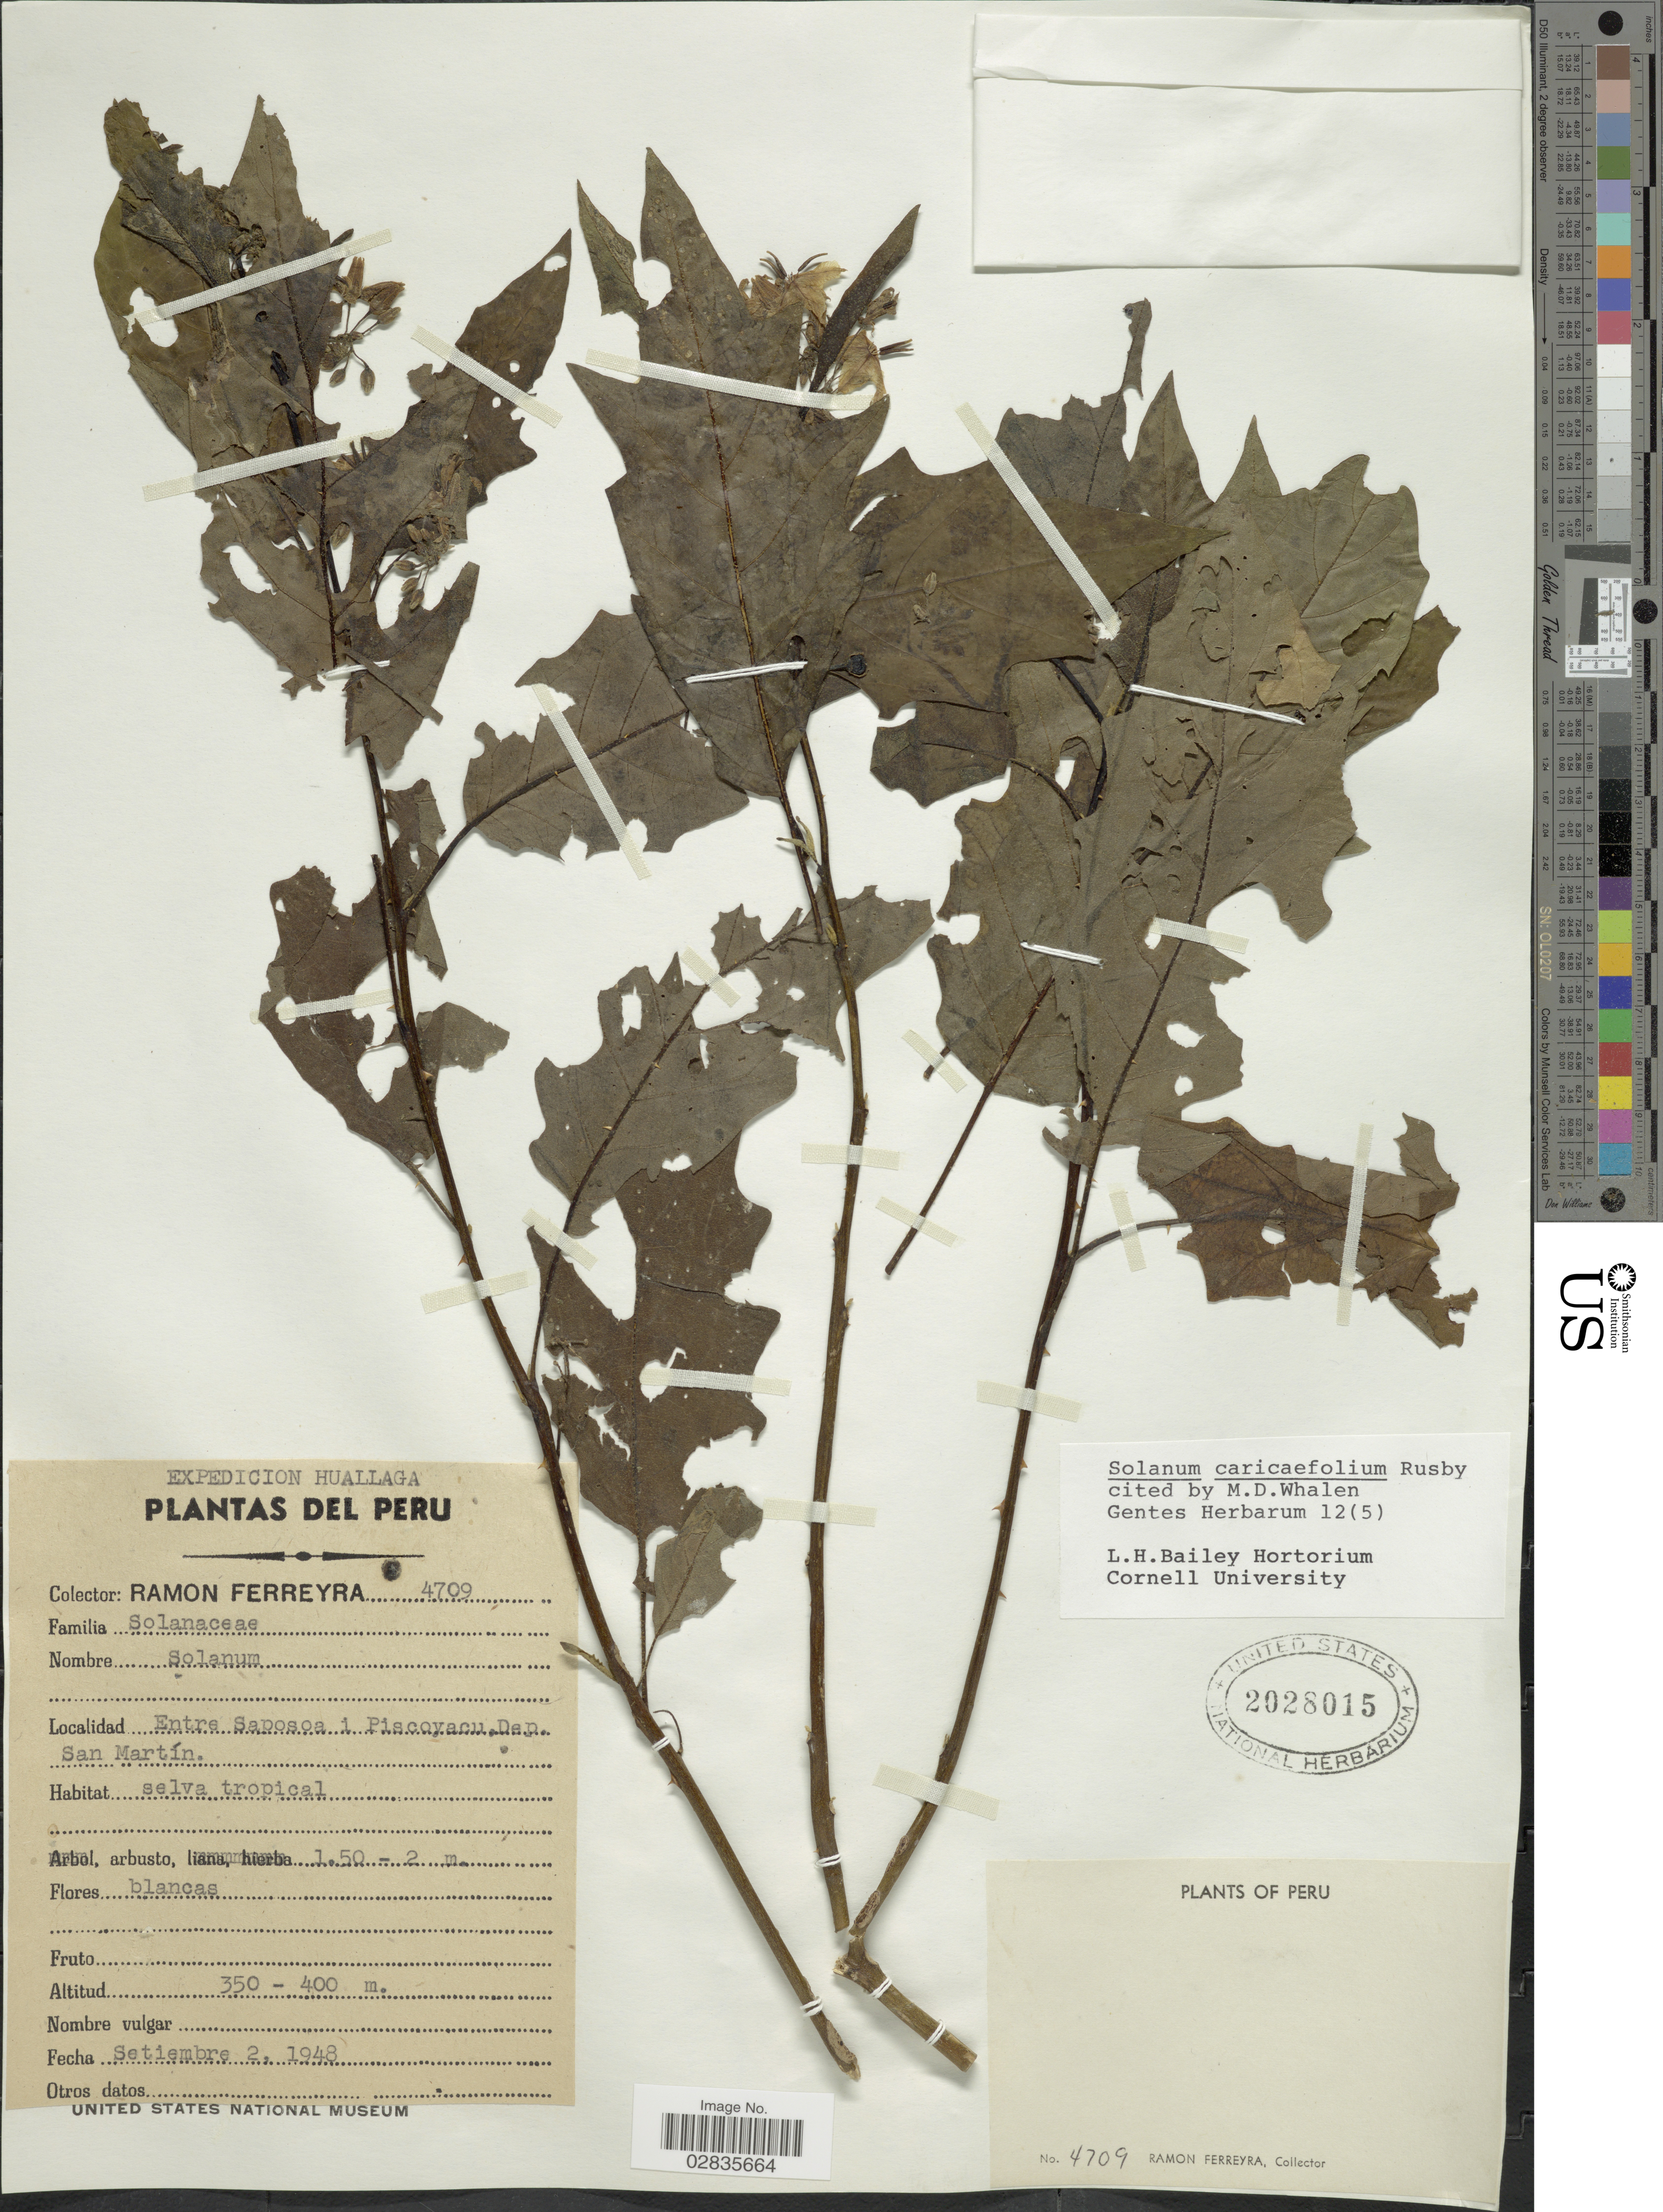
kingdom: Plantae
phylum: Tracheophyta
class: Magnoliopsida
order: Solanales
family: Solanaceae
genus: Solanum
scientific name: Solanum caricaefolium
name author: Rusby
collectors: R. A. Ferreyra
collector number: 4709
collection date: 1948-09-02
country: Peru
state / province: San Martín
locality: Entre Saposoa i Piscoyacu, Dep. San Martín.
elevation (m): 350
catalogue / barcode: US 2028015